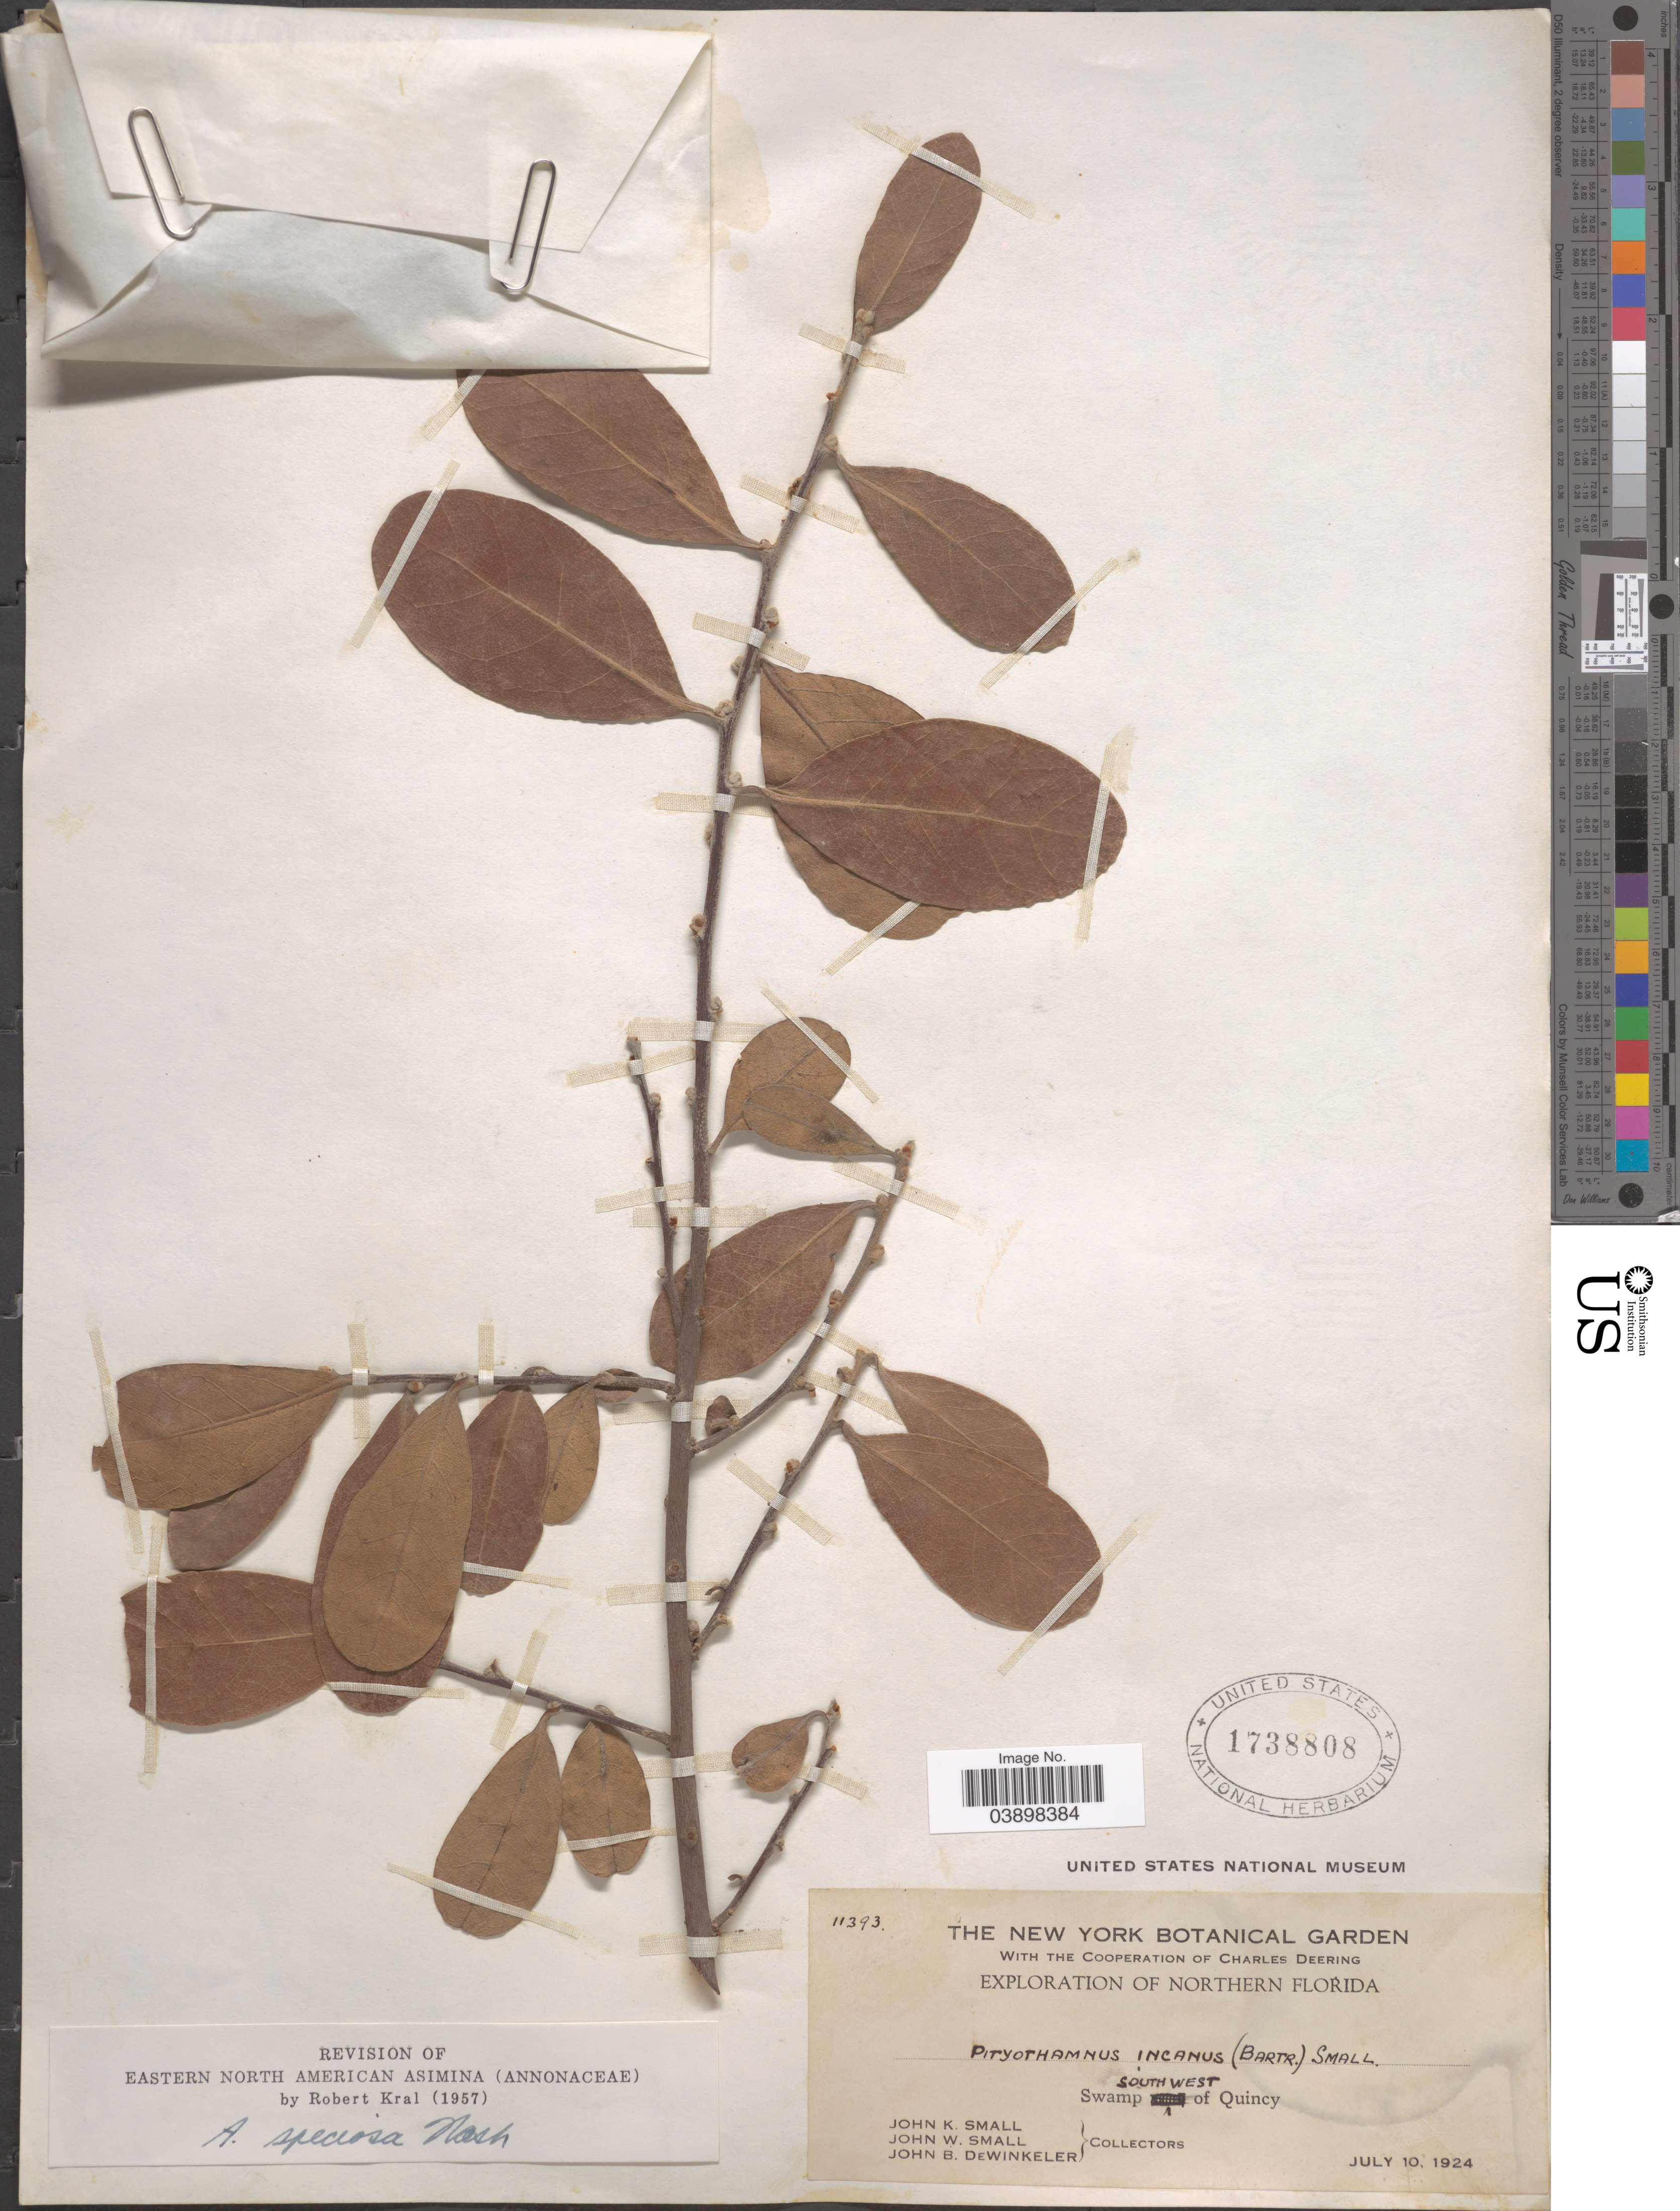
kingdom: Plantae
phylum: Tracheophyta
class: Magnoliopsida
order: Magnoliales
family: Annonaceae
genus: Asimina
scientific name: Asimina speciosa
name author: Nash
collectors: J. K. Small, J. Small & J. B. Dewinkeler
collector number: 11393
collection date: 1924-07-10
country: United States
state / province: Florida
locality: Northern Florida. Swamp southwest of Quincy.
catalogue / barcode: US 1738808